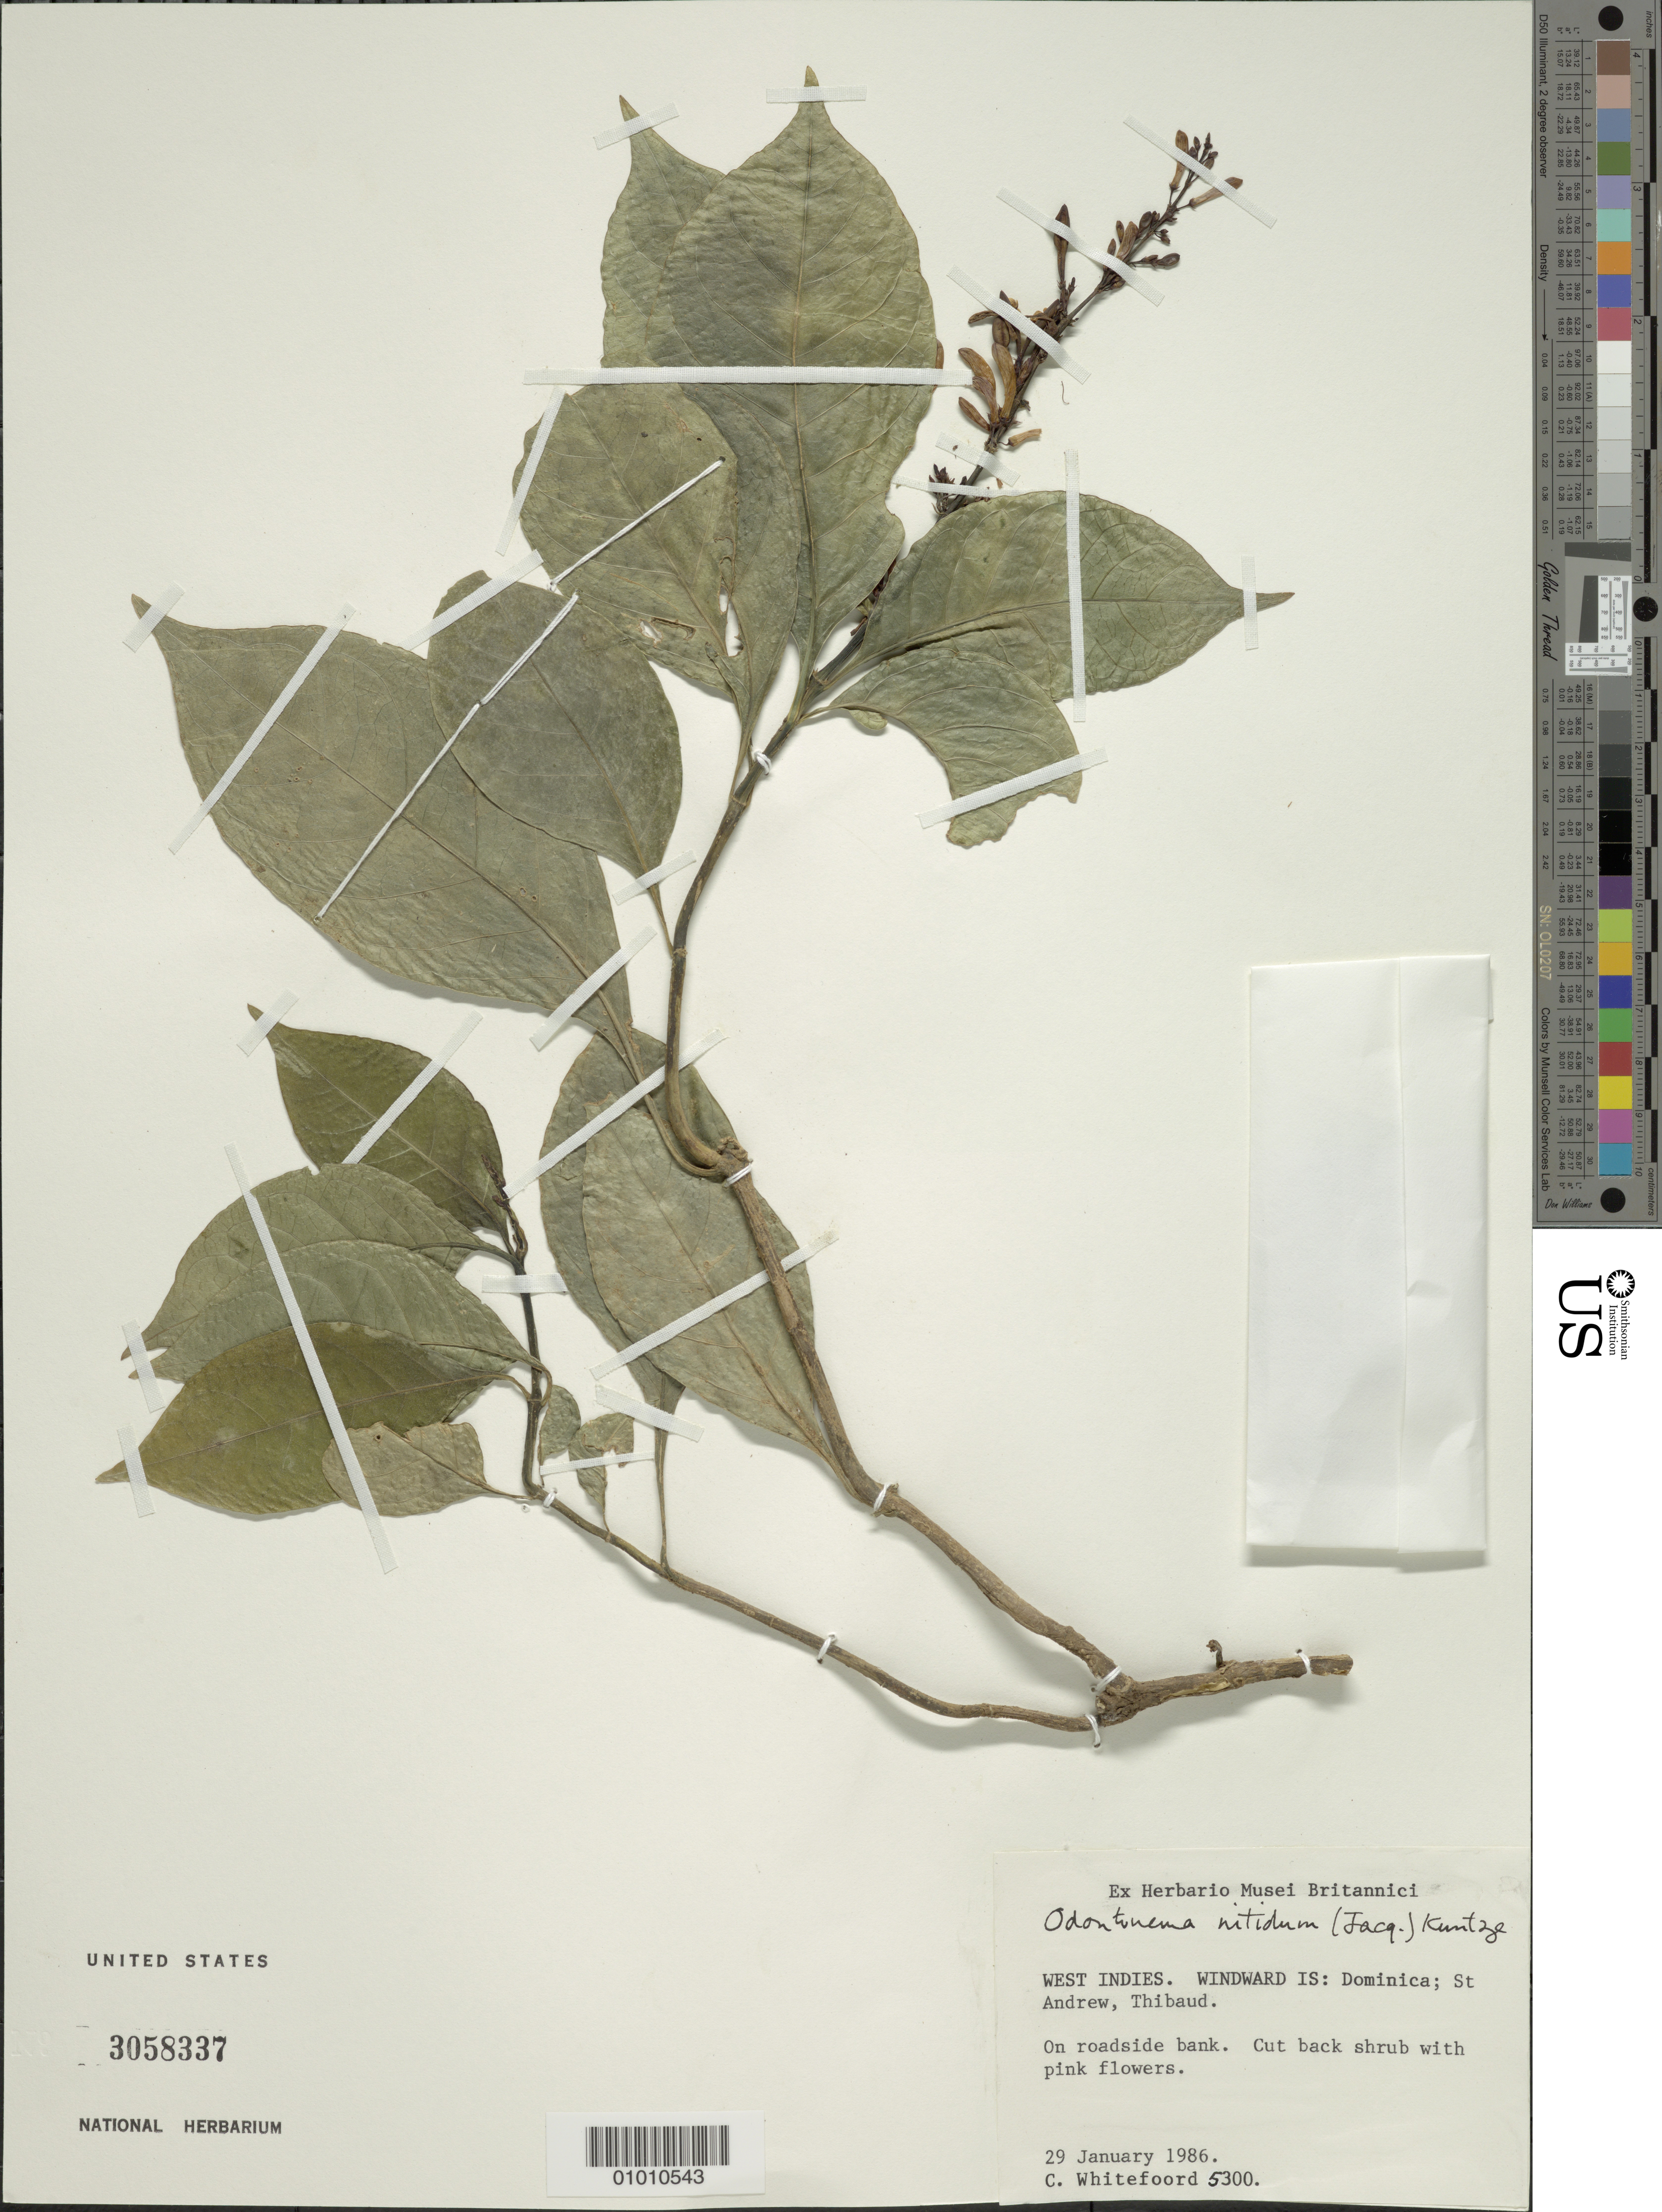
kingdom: Plantae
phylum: Tracheophyta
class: Magnoliopsida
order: Lamiales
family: Acanthaceae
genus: Odontonema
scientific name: Odontonema nitidum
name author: (Jacq.) Kuntze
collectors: C. Whitefoord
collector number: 5300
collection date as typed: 29 Jan 1986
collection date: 1986-01-29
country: Dominica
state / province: St. Andrew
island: Dominica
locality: Thibaud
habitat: On roadside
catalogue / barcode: US 3058337